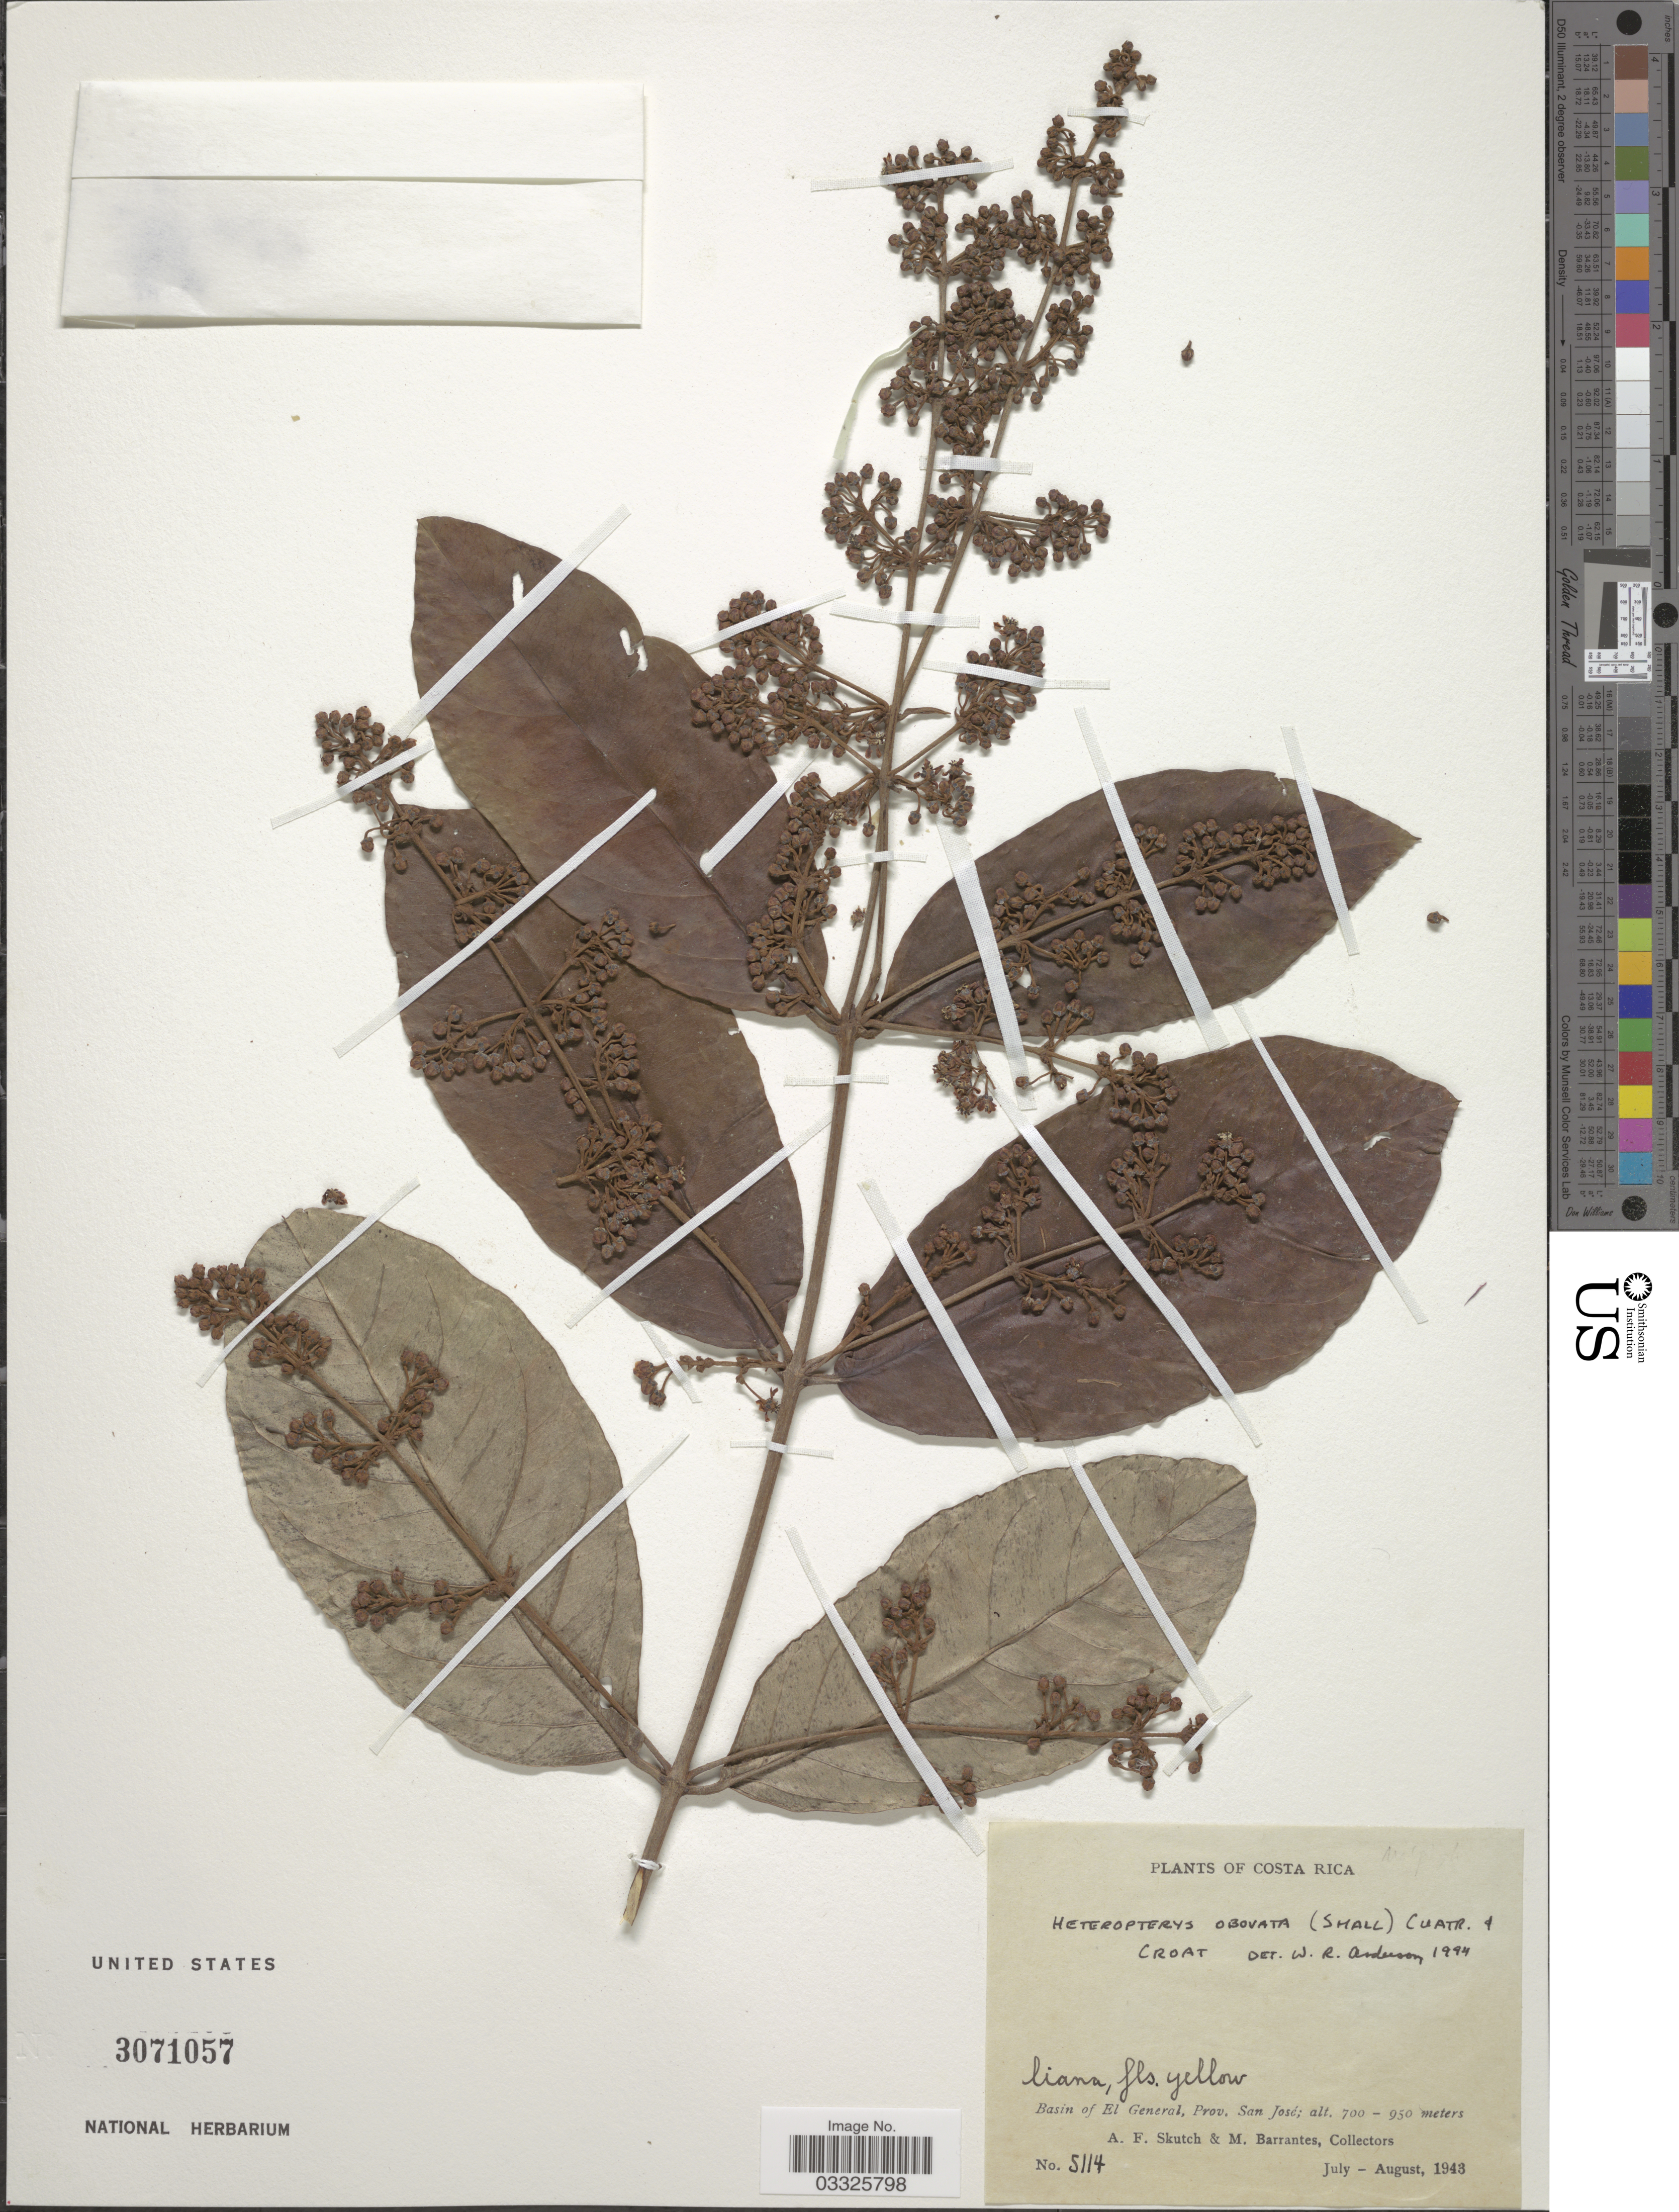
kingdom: Plantae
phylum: Tracheophyta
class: Magnoliopsida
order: Malpighiales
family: Malpighiaceae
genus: Heteropterys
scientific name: Heteropterys obovata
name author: (Small) Cuatrec. & Croat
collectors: A. F. Skutch & M. Barrantes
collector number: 5114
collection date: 1943-07/1943-08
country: Costa Rica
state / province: San José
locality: Basin of El General.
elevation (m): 700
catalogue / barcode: US 3071057